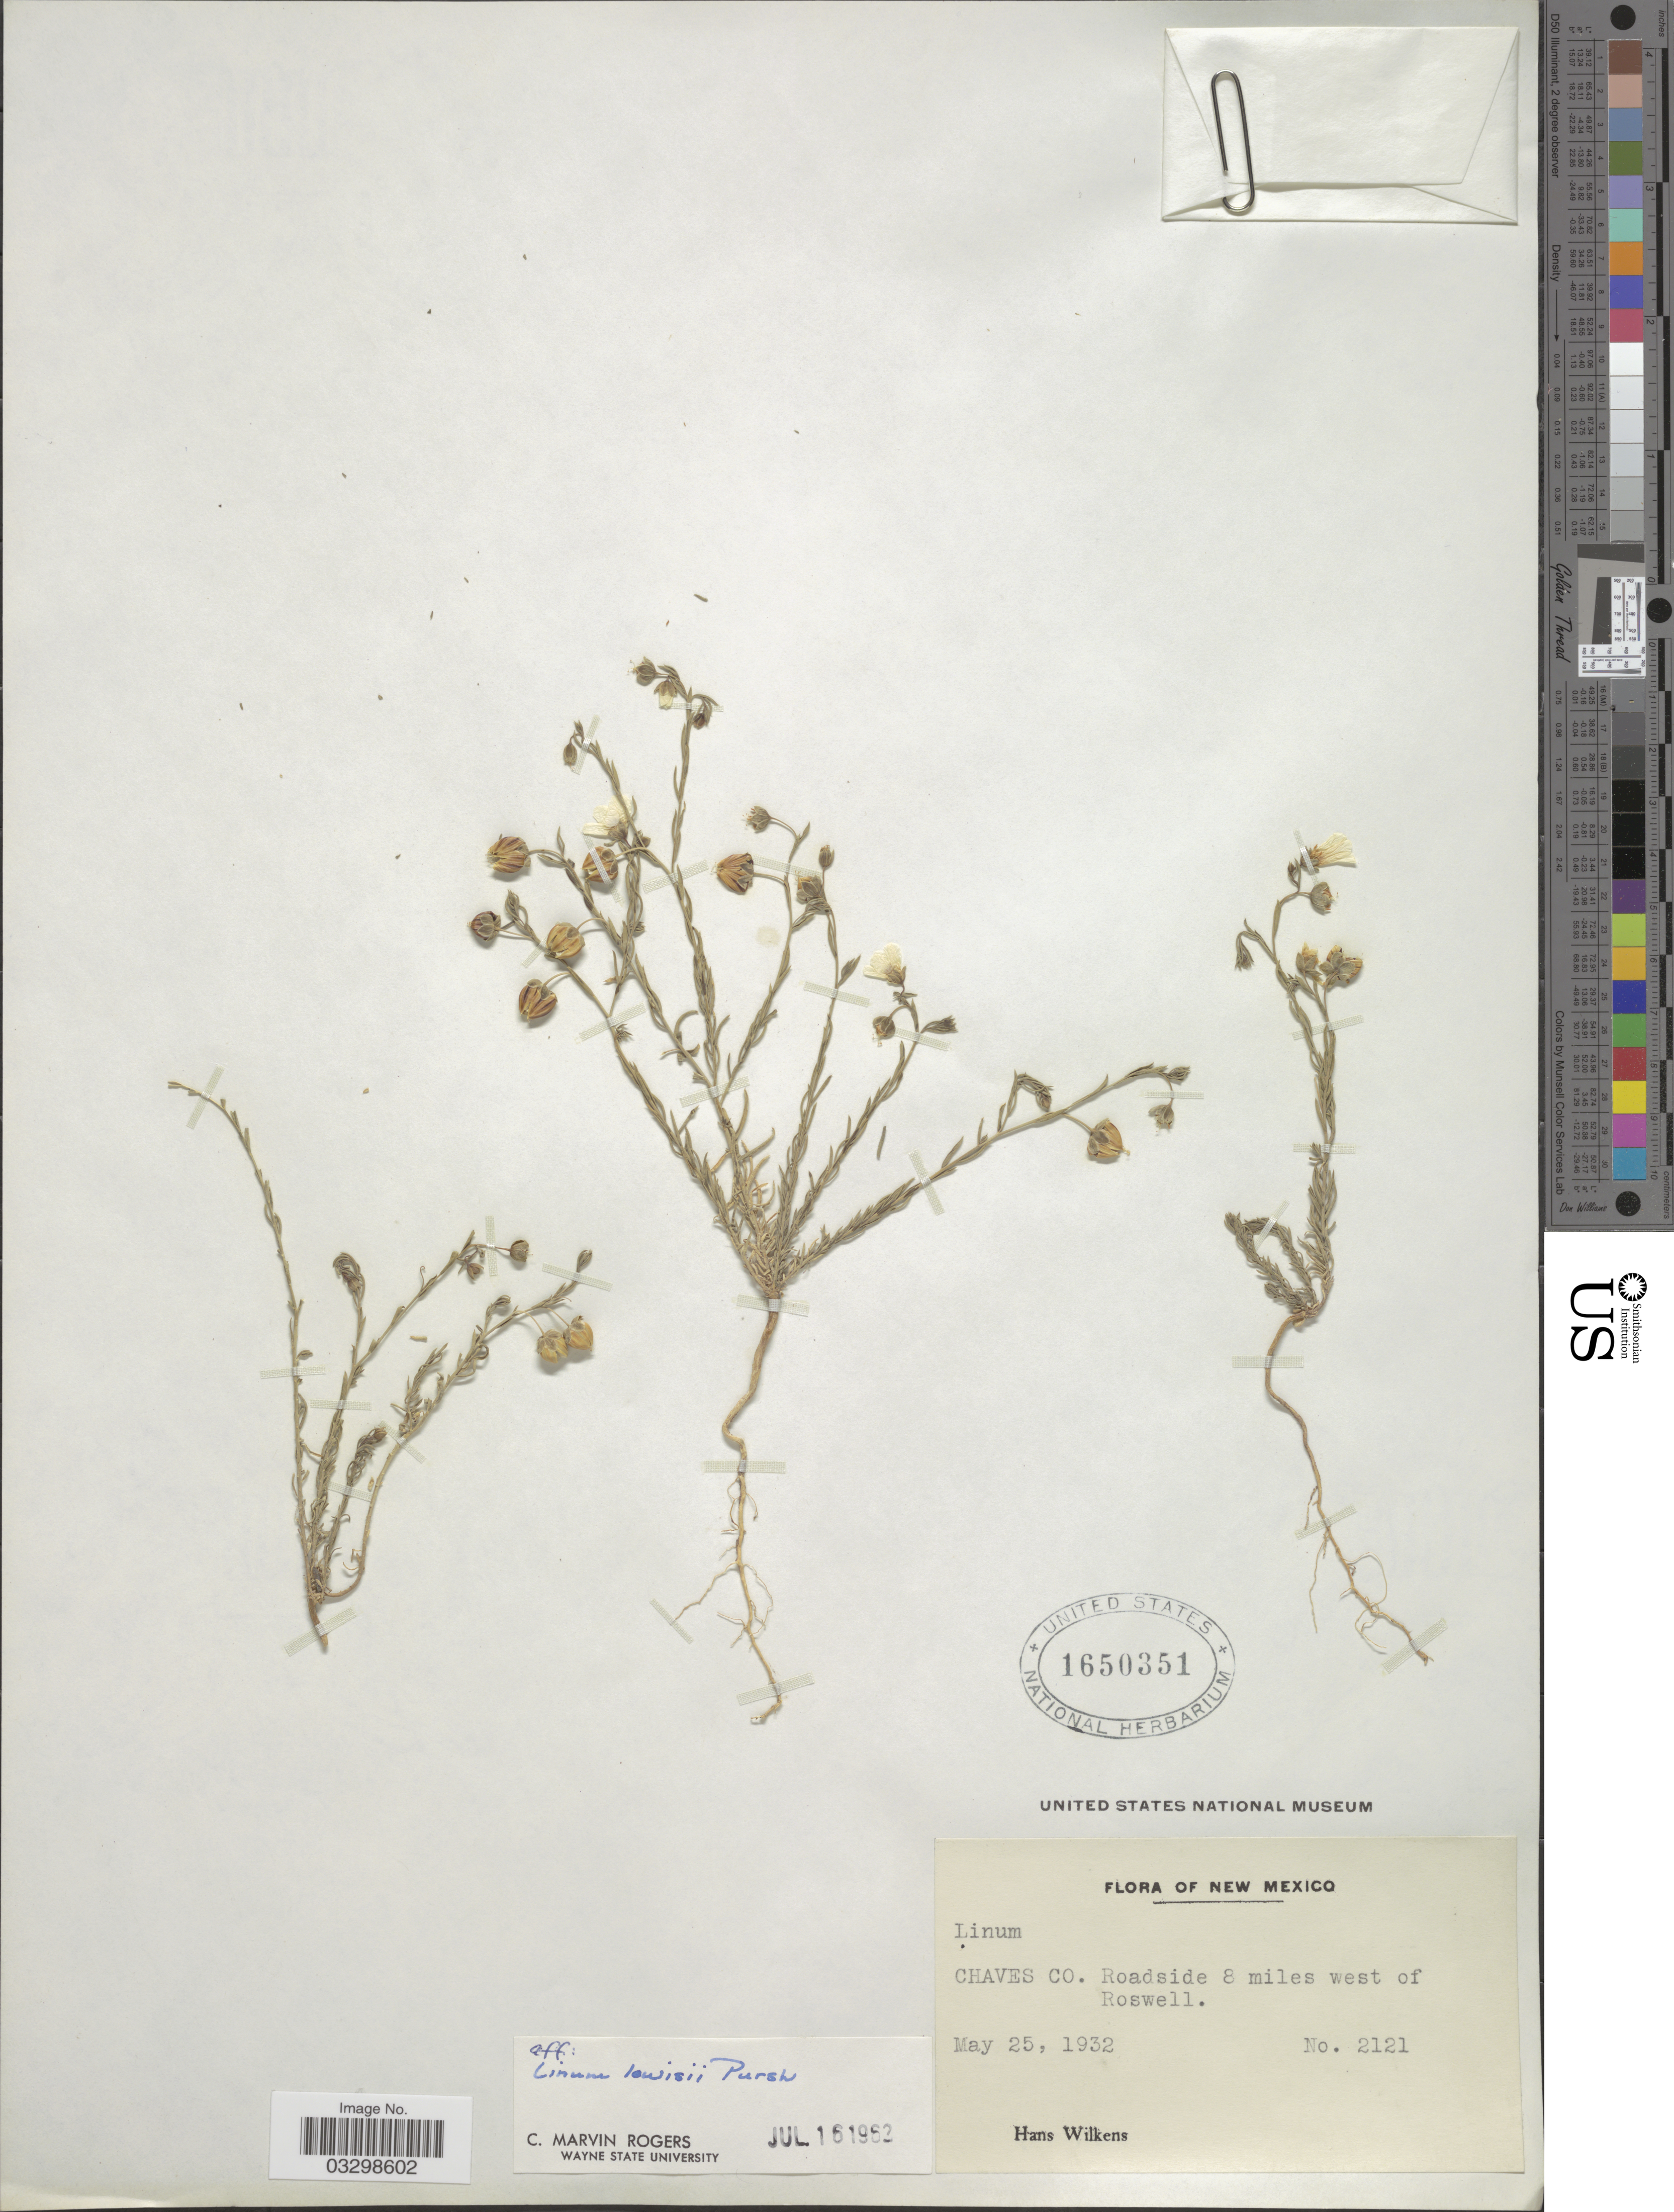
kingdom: Plantae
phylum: Tracheophyta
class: Magnoliopsida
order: Malpighiales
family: Linaceae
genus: Linum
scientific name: Linum lewisii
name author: Pursh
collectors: H. Wilkens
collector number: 2121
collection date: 1932-05-25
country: United States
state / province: New Mexico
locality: Chaves Co. Roadside 8 miles west of Roswell.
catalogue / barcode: US 1650351